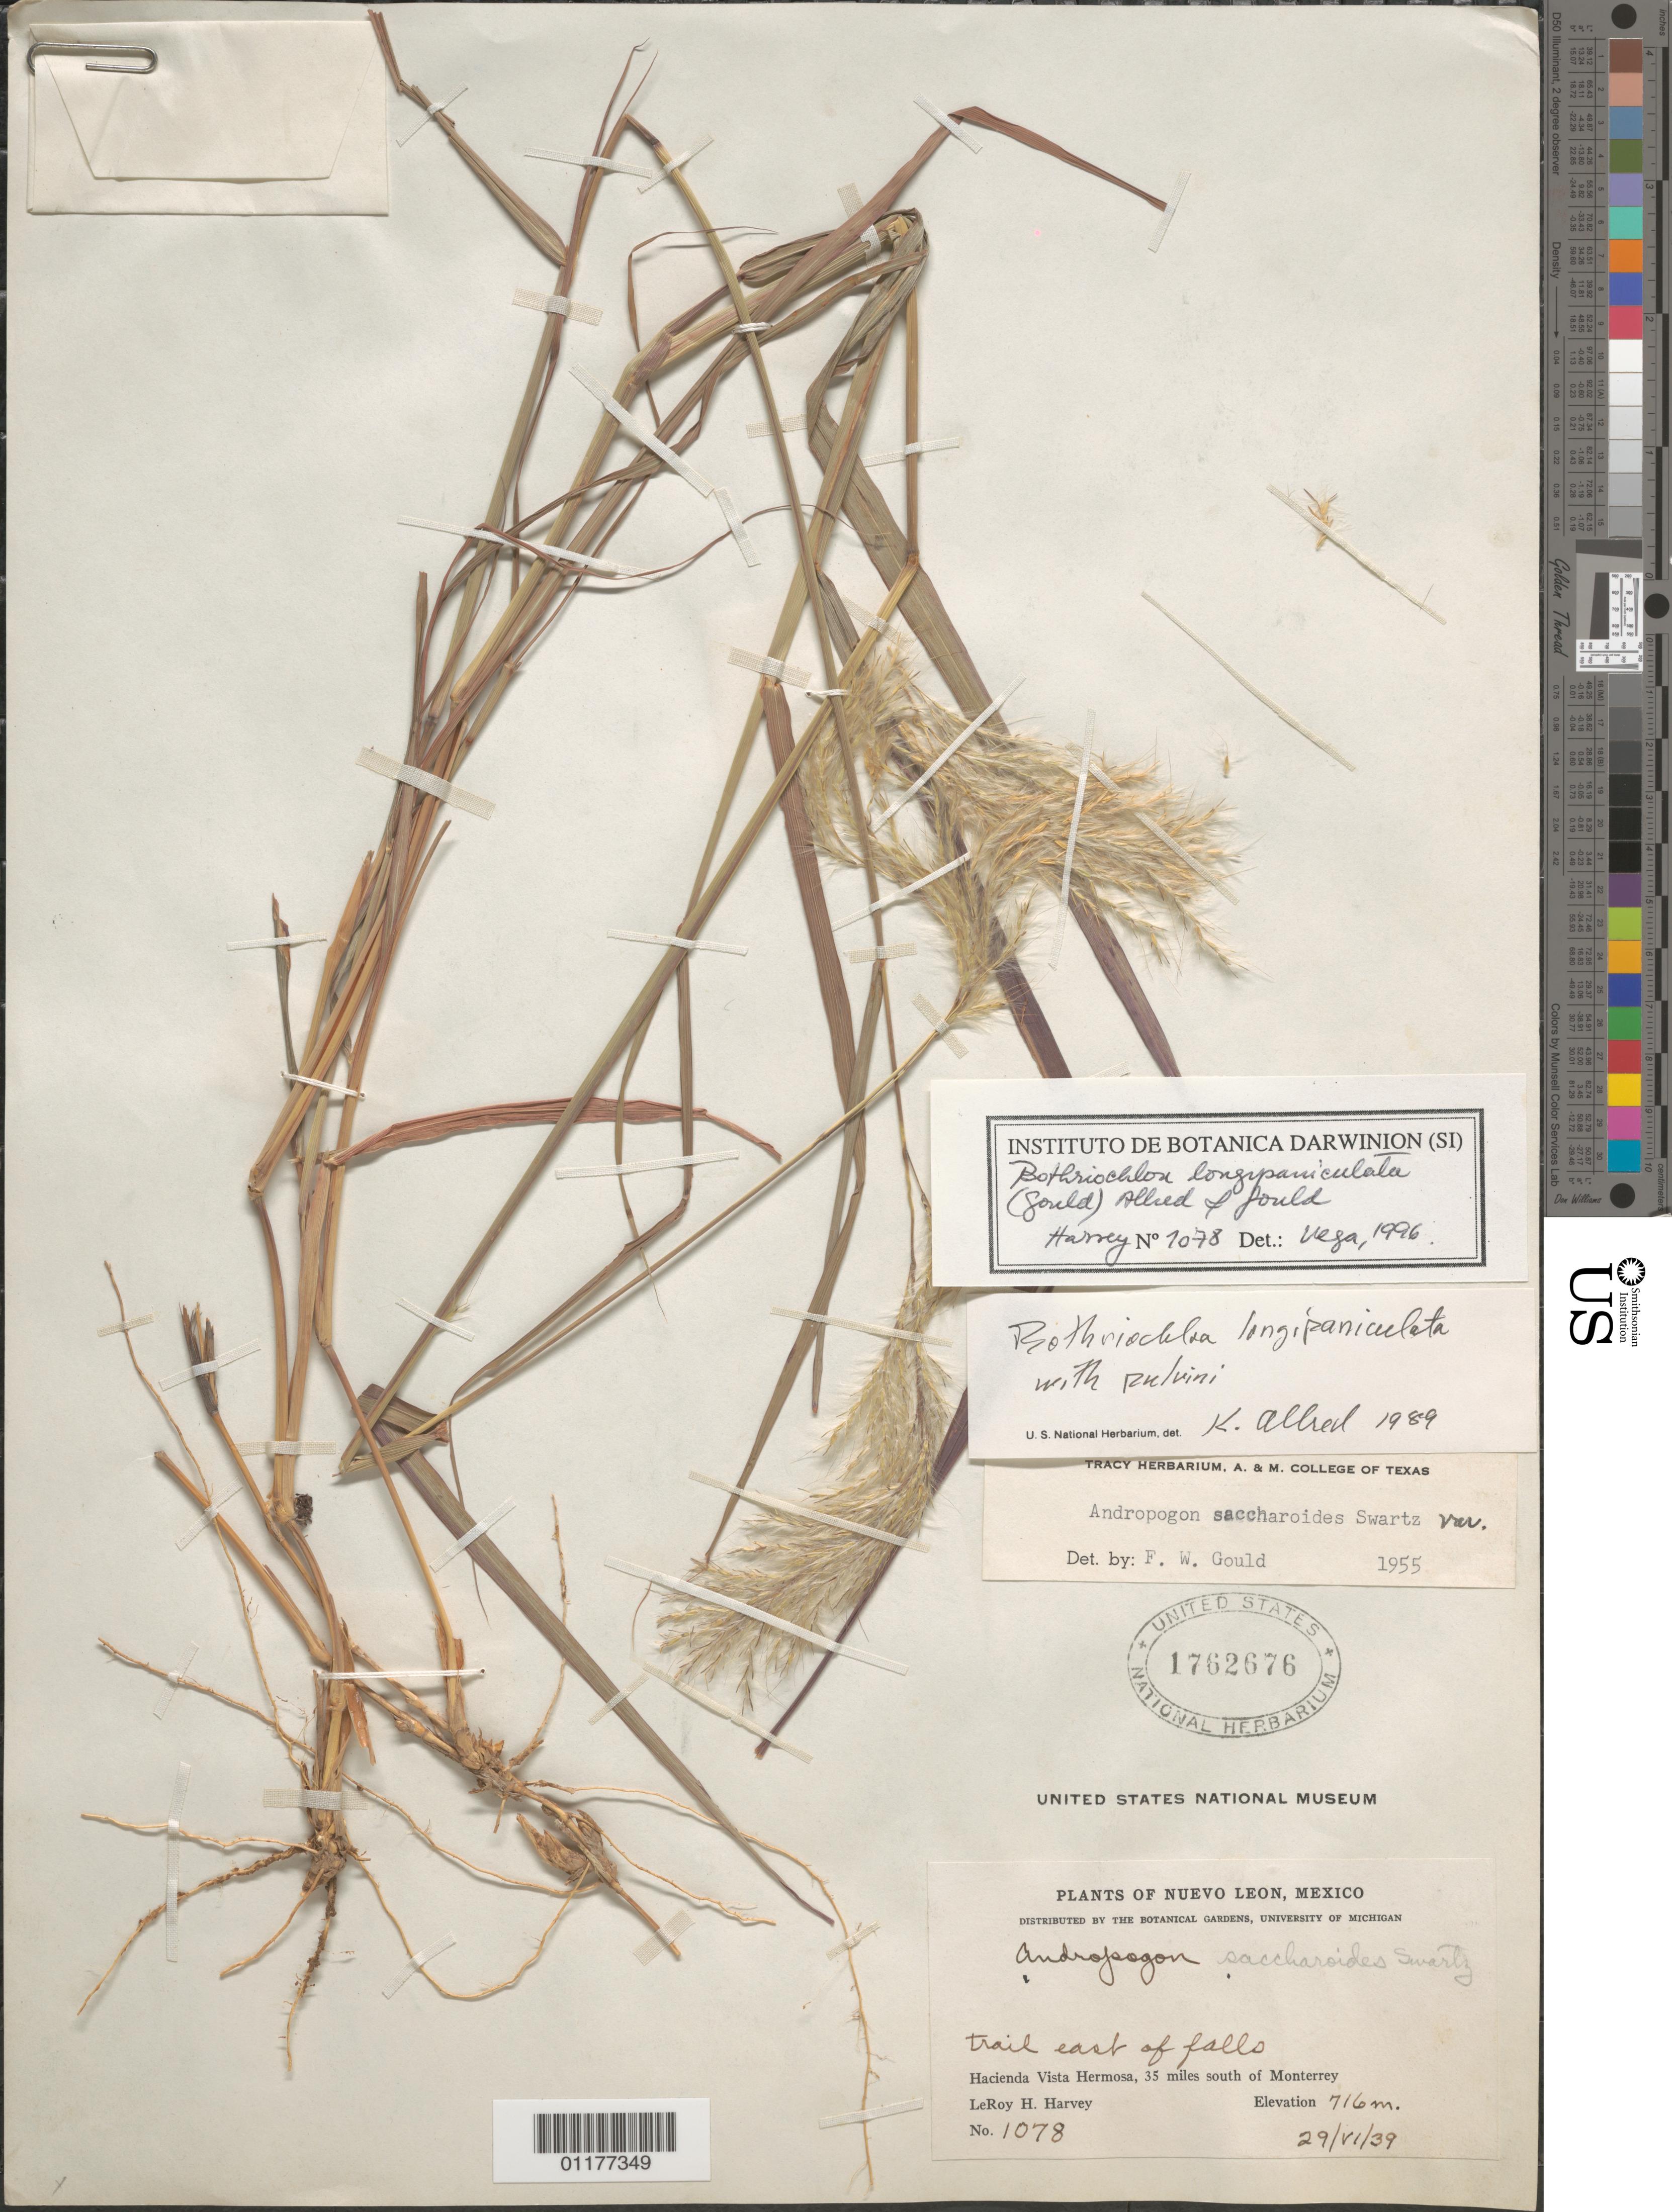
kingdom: Plantae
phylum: Tracheophyta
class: Liliopsida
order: Poales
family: Poaceae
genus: Bothriochloa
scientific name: Bothriochloa longipaniculata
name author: (Gould) Allred & Gould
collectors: L. H. Harvey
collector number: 1078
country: Mexico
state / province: Nuevo León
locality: Hacienda Vista Hermosa, S of Monterrey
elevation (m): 706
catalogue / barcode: US 1762676